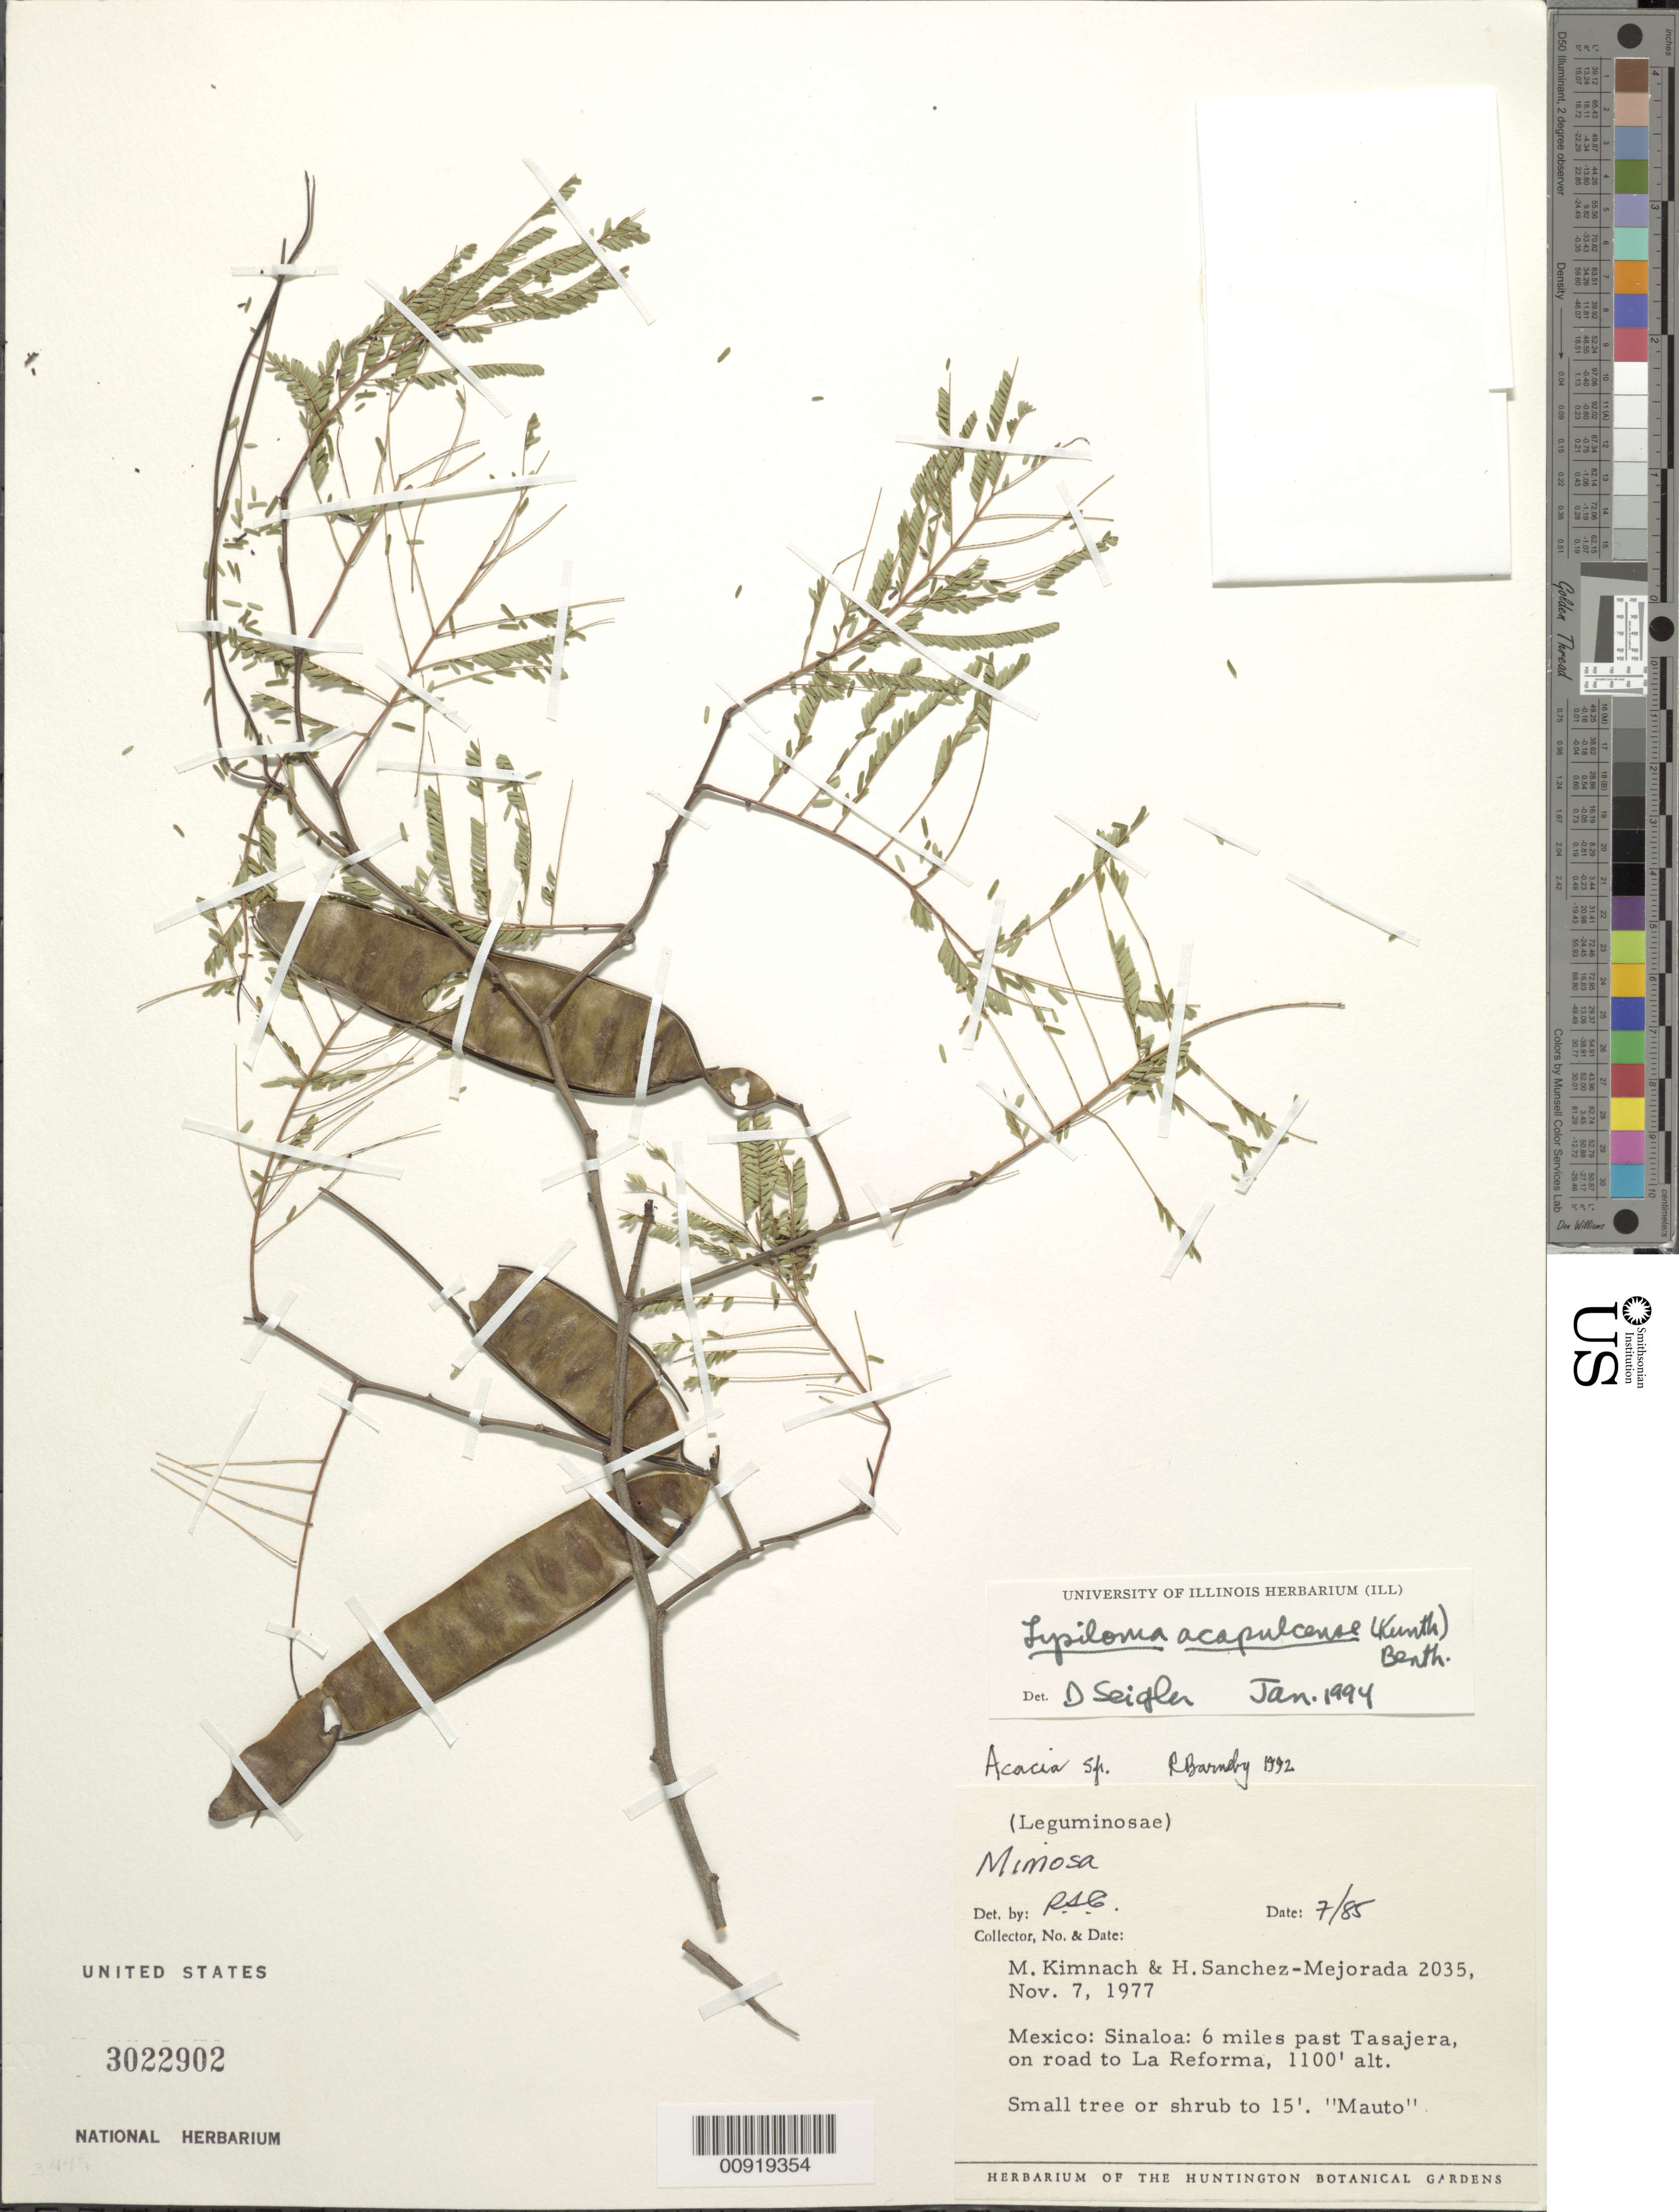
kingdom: Plantae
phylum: Tracheophyta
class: Magnoliopsida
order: Fabales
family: Fabaceae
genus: Lysiloma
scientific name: Lysiloma acapulcense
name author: (Kunth) Benth.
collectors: M. W. Kimnach & H. Sánchez-Mejorada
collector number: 2035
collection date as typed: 07 Nov 1977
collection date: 1977-11-07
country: Mexico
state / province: Sinaloa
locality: Sinaloa: 6 miles past Tasajera, on road to La Reforma.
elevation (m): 335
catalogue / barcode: US 3022902